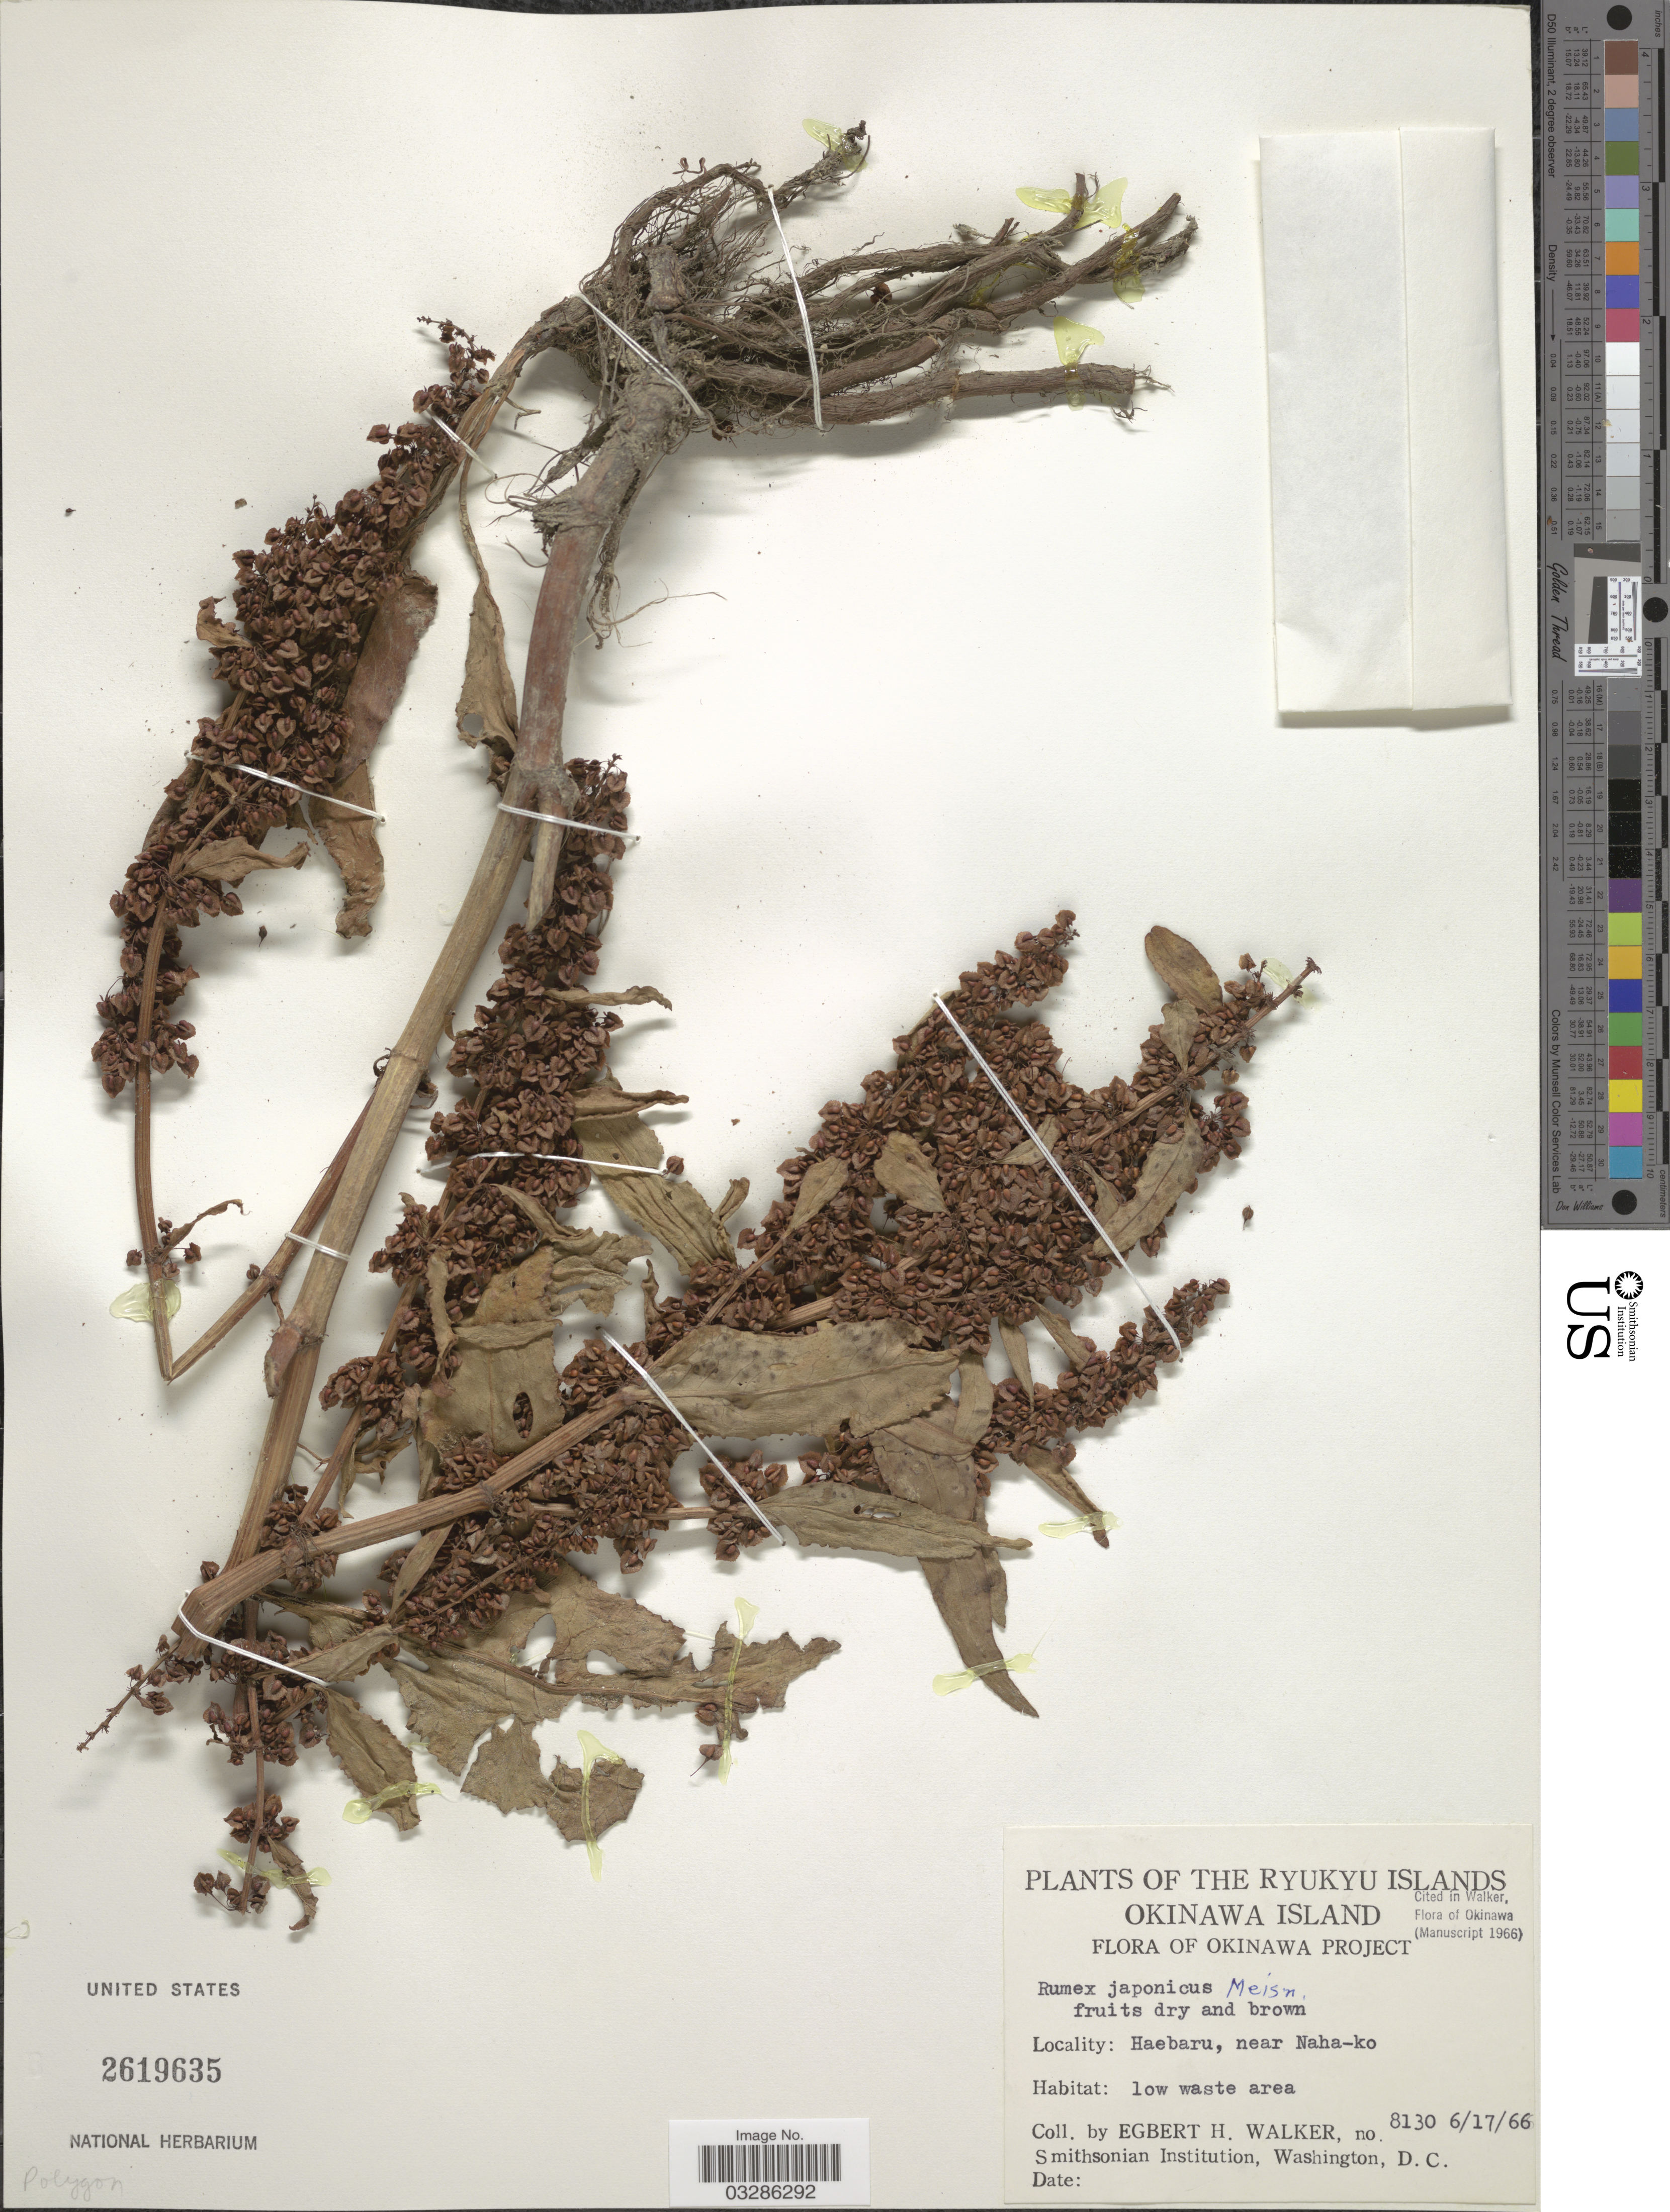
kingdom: Plantae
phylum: Tracheophyta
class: Magnoliopsida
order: Caryophyllales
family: Polygonaceae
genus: Rumex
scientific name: Rumex japonicus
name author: Houtt.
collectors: E. H. Walker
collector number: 8130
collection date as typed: Transcribed d/m/y: 17/6/66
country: Japan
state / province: Okinawa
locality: The Ryukyu Islands. Haebaru, near Naha-ko.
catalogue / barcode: US 2619635